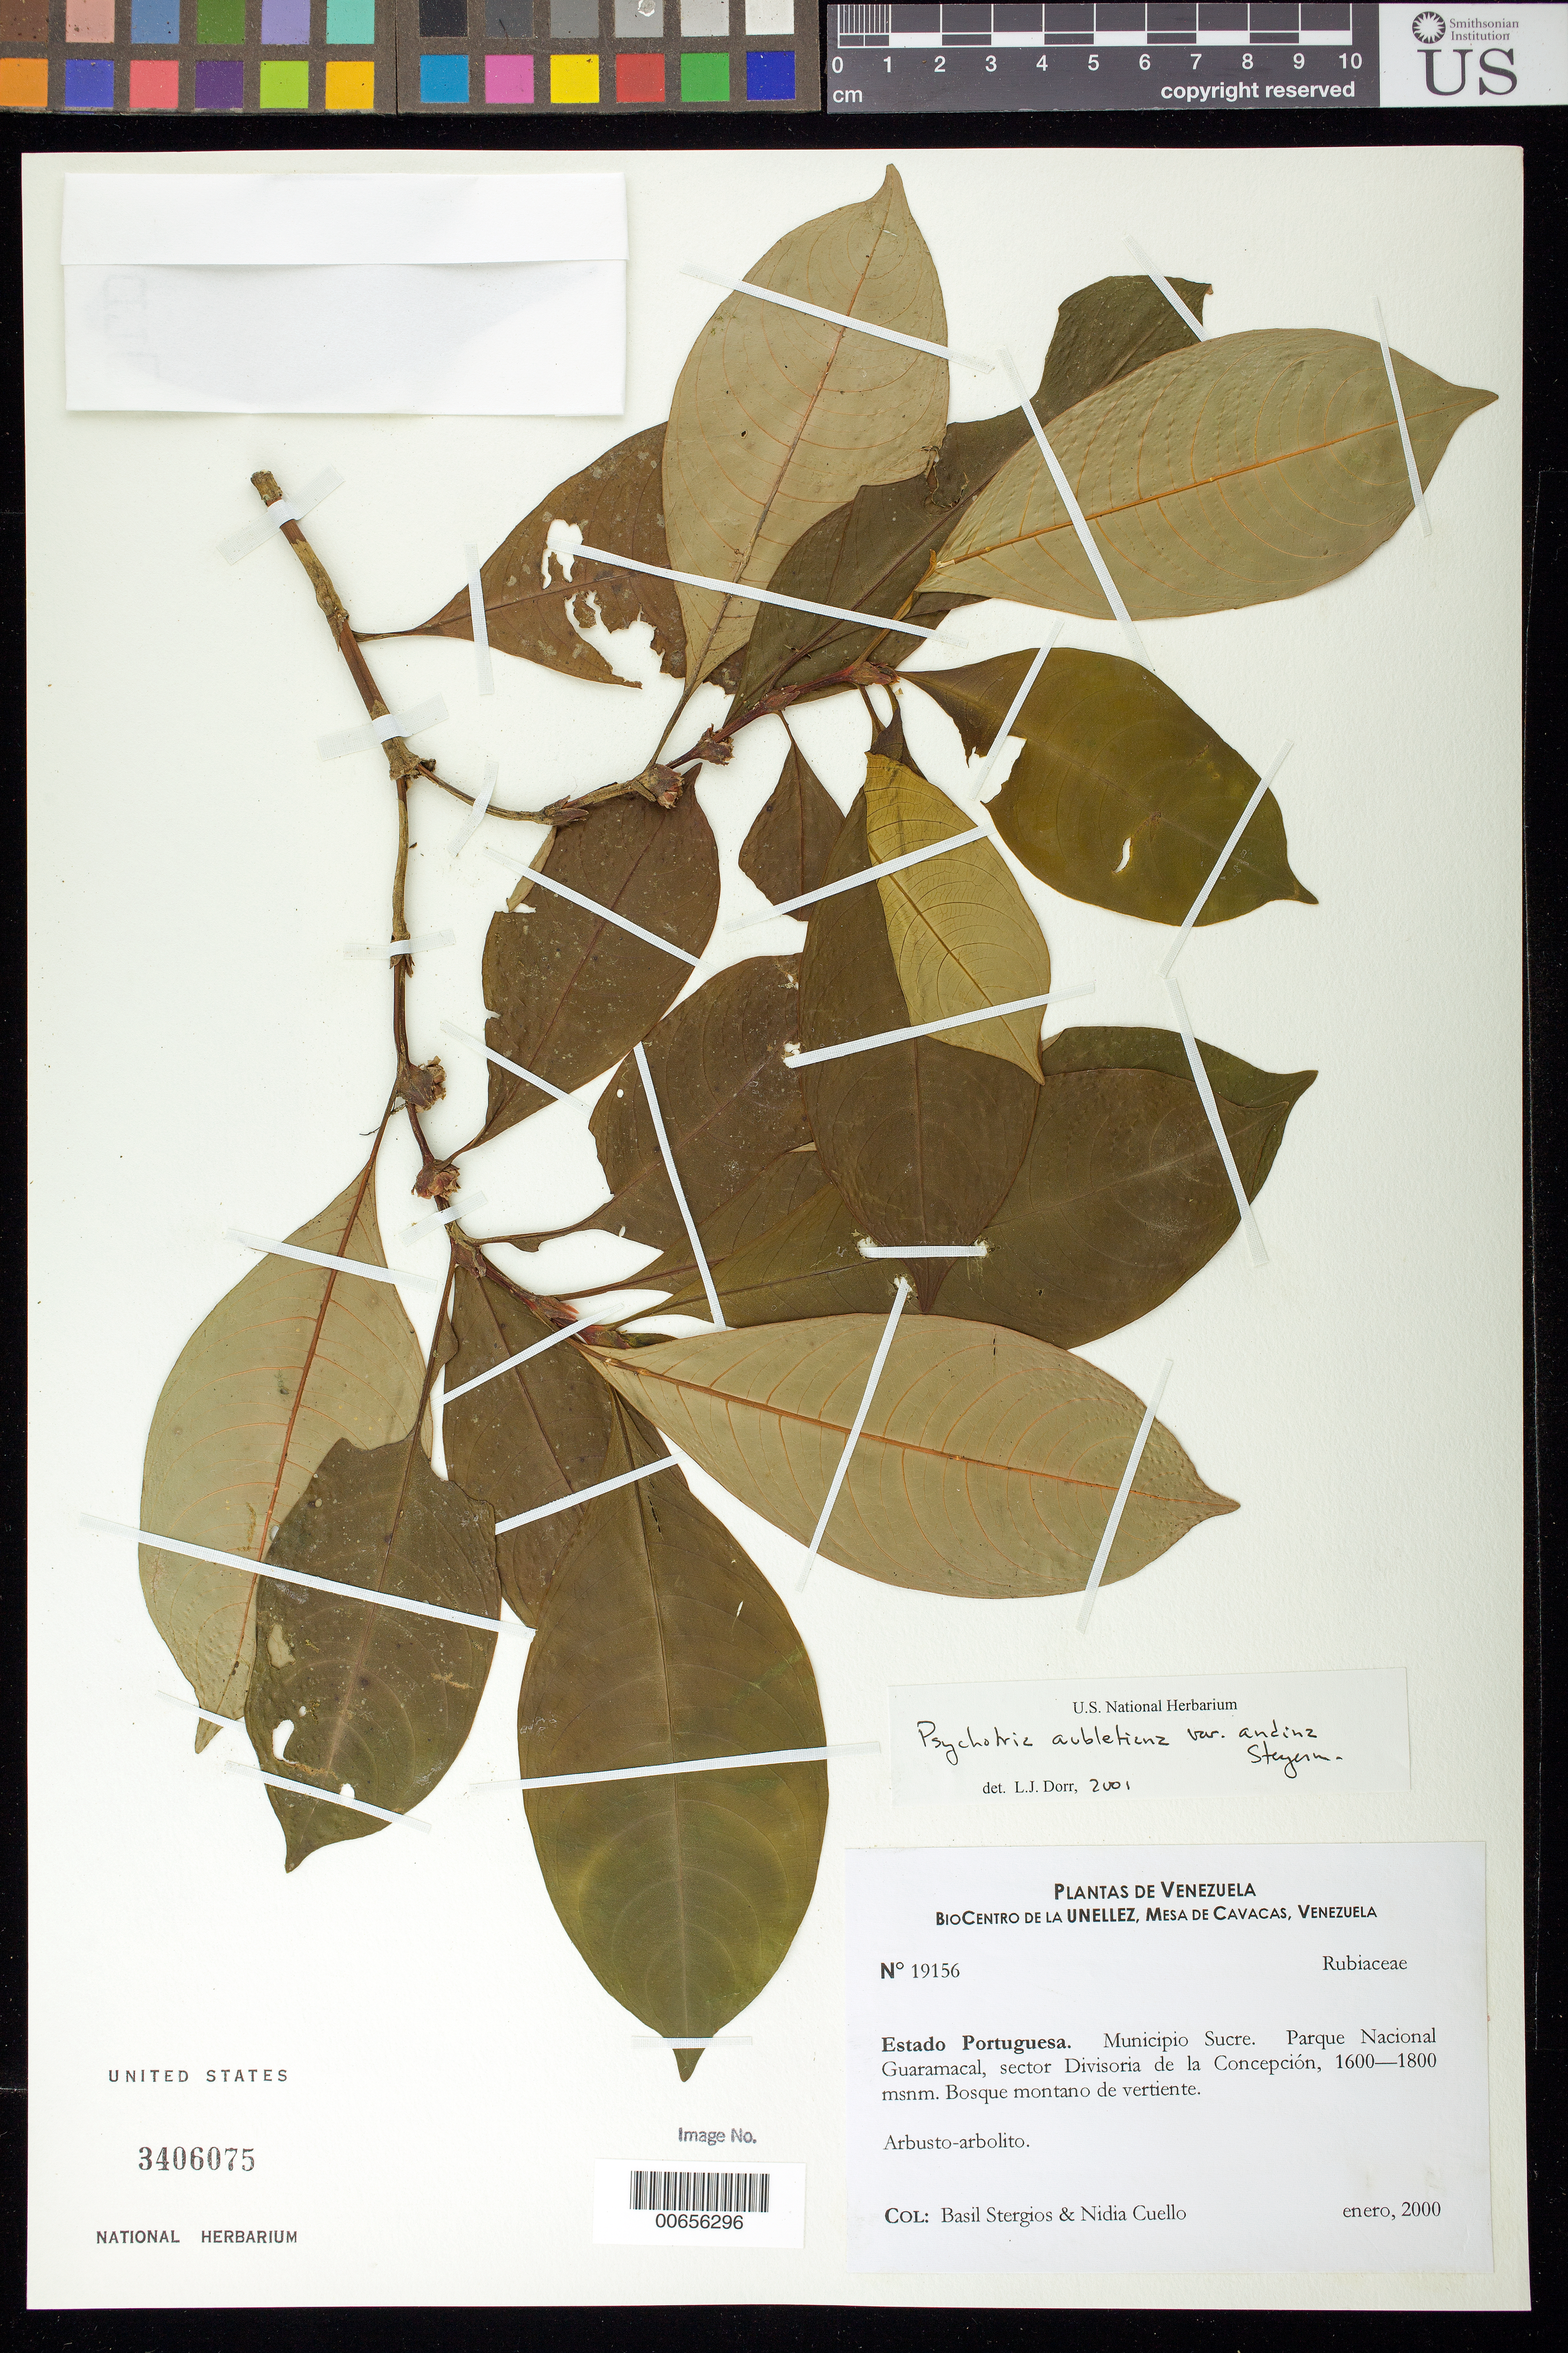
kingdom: Plantae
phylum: Tracheophyta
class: Magnoliopsida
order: Gentianales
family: Rubiaceae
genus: Psychotria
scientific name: Psychotria aubletiana var. andina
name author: Steyerm.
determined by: Dorr, L. J., (BOT), Smithsonian Institution - National Museum of Natural History (UNITED STATES)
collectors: B. G. Stergios & N. L. Cuello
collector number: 19156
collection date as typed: Jan 2000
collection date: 2000-01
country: Venezuela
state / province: Portuguesa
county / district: Sucre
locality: Parque Nacional Guaramacal. Sector La Divisoria de la Concepción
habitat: Bosque montano de vertiente.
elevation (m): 1600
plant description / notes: PORT, US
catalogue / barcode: US 3406075